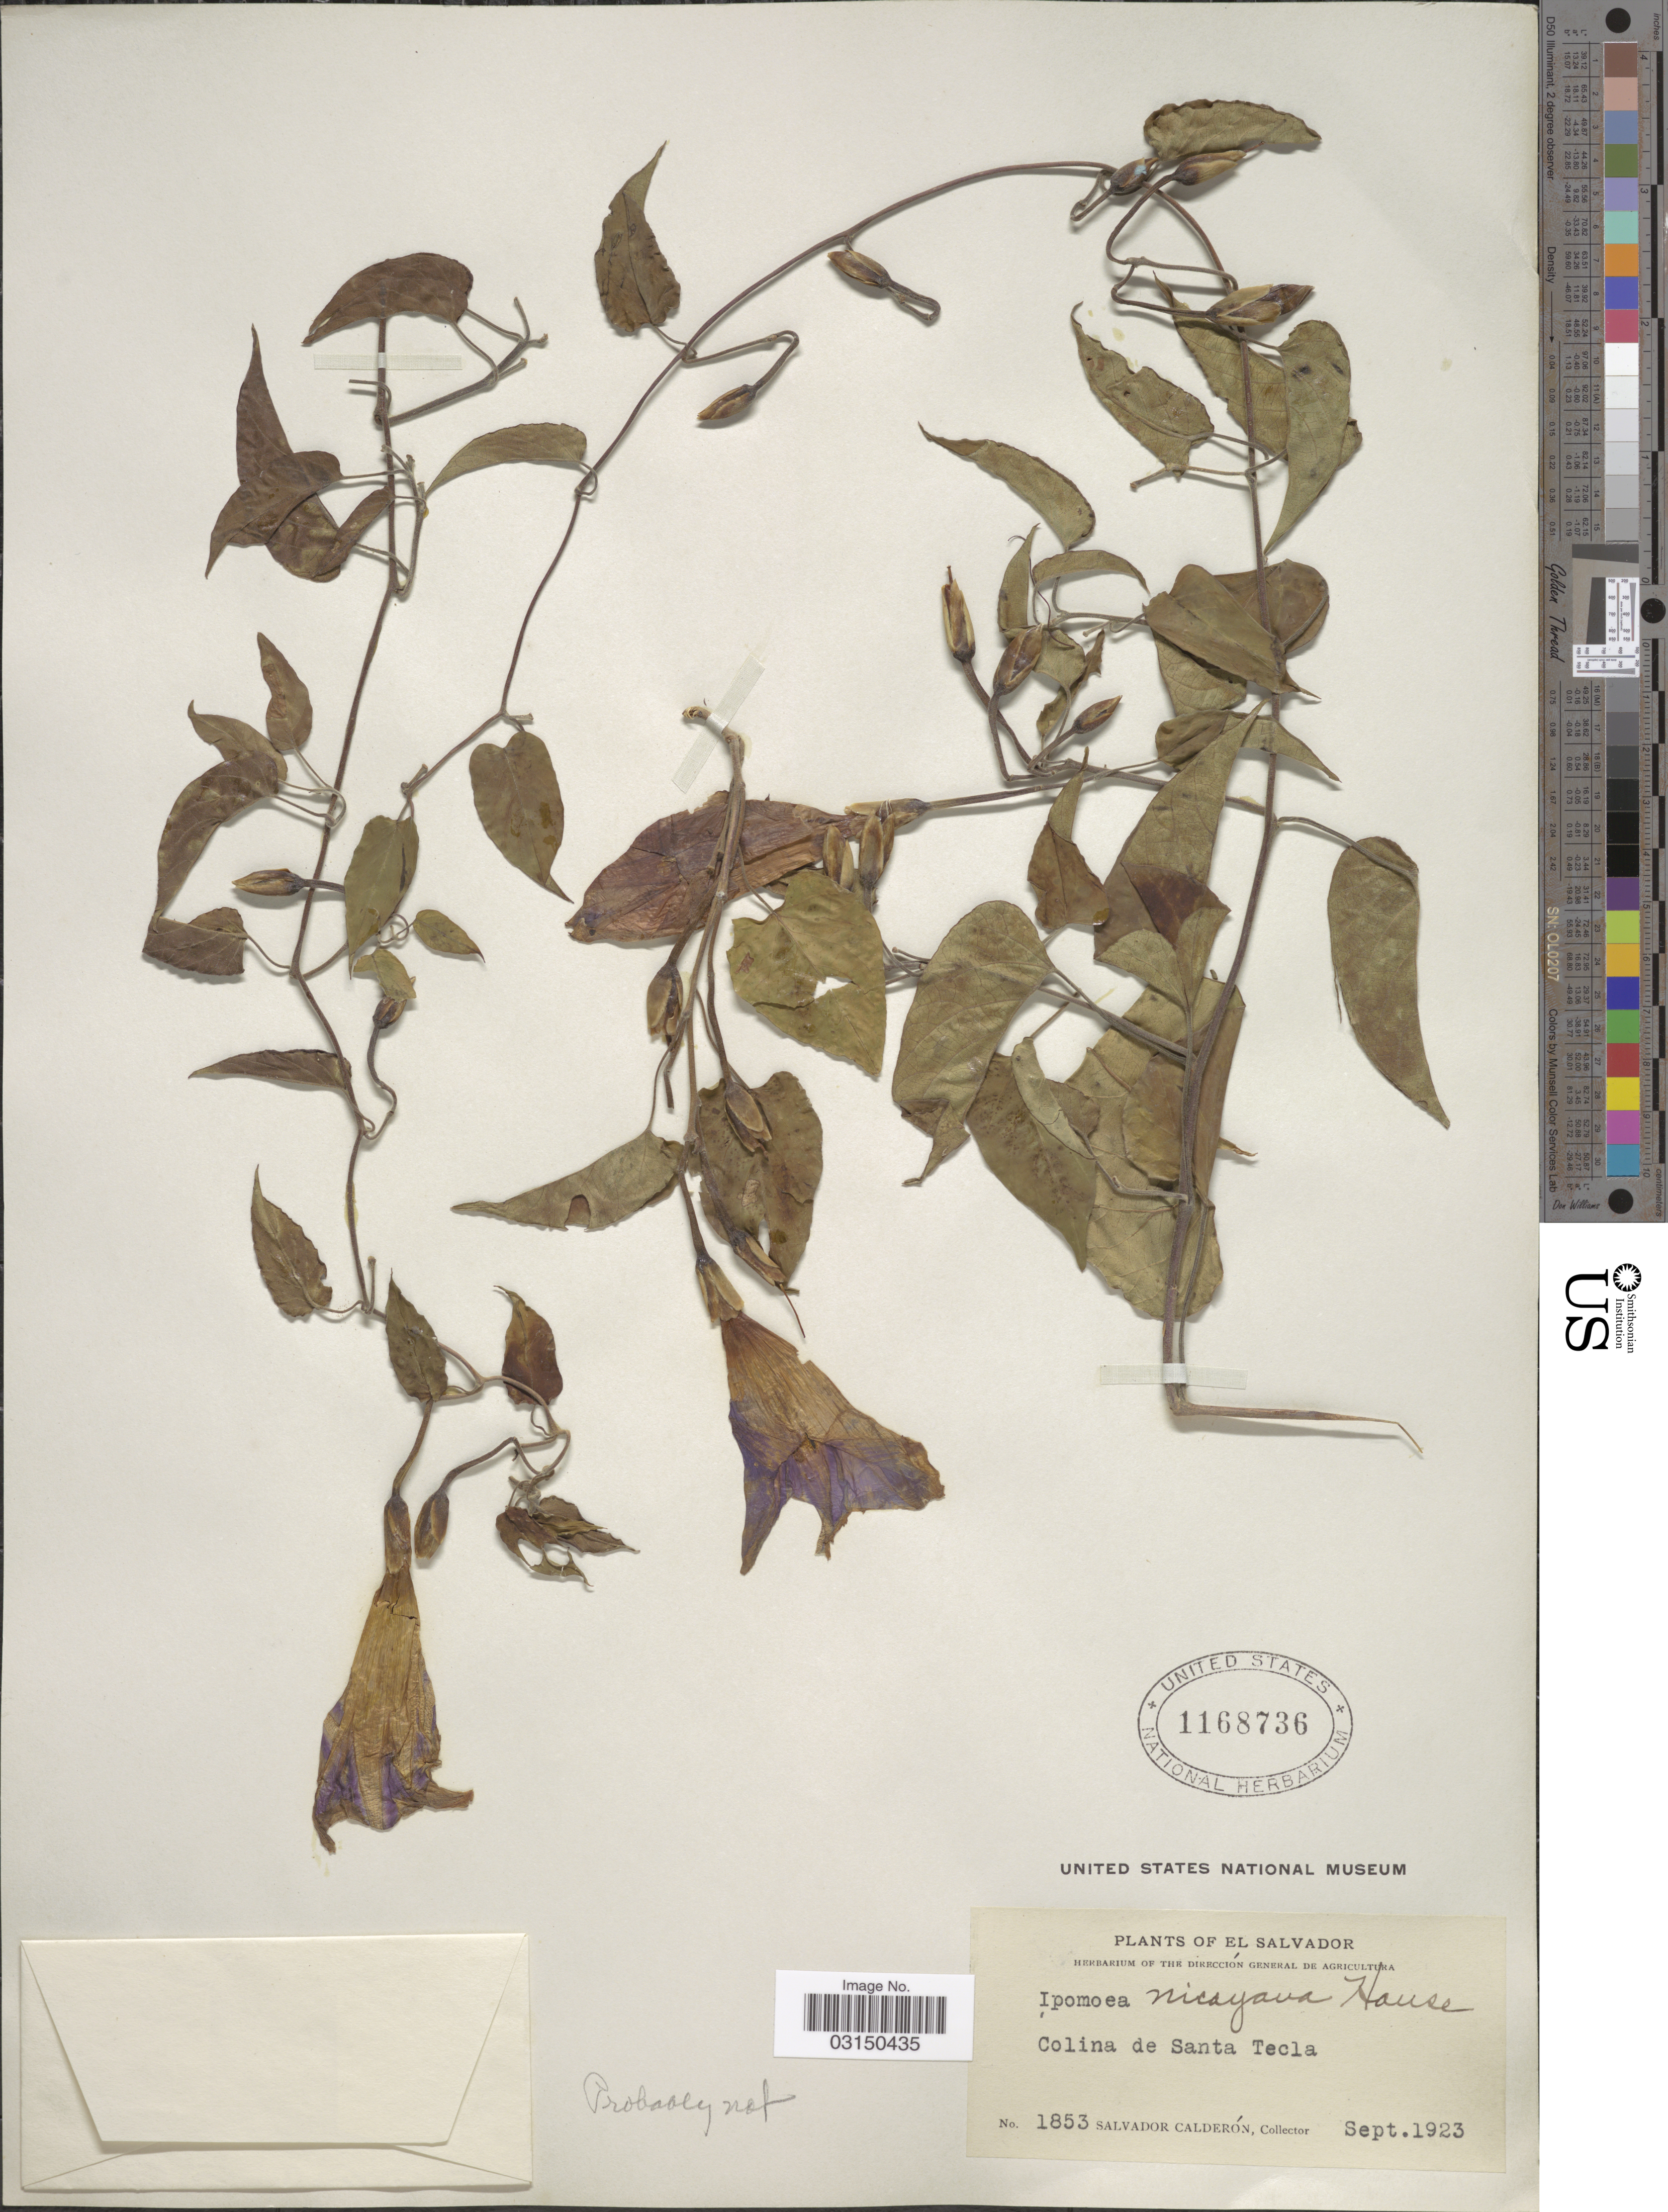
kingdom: Plantae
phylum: Tracheophyta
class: Magnoliopsida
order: Solanales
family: Convolvulaceae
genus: Ipomoea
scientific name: Ipomoea lindenii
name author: Galeotti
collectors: S. Calderón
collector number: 1853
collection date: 1923-09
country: El Salvador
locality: Colina de Santa Tecla.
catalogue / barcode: US 1168736